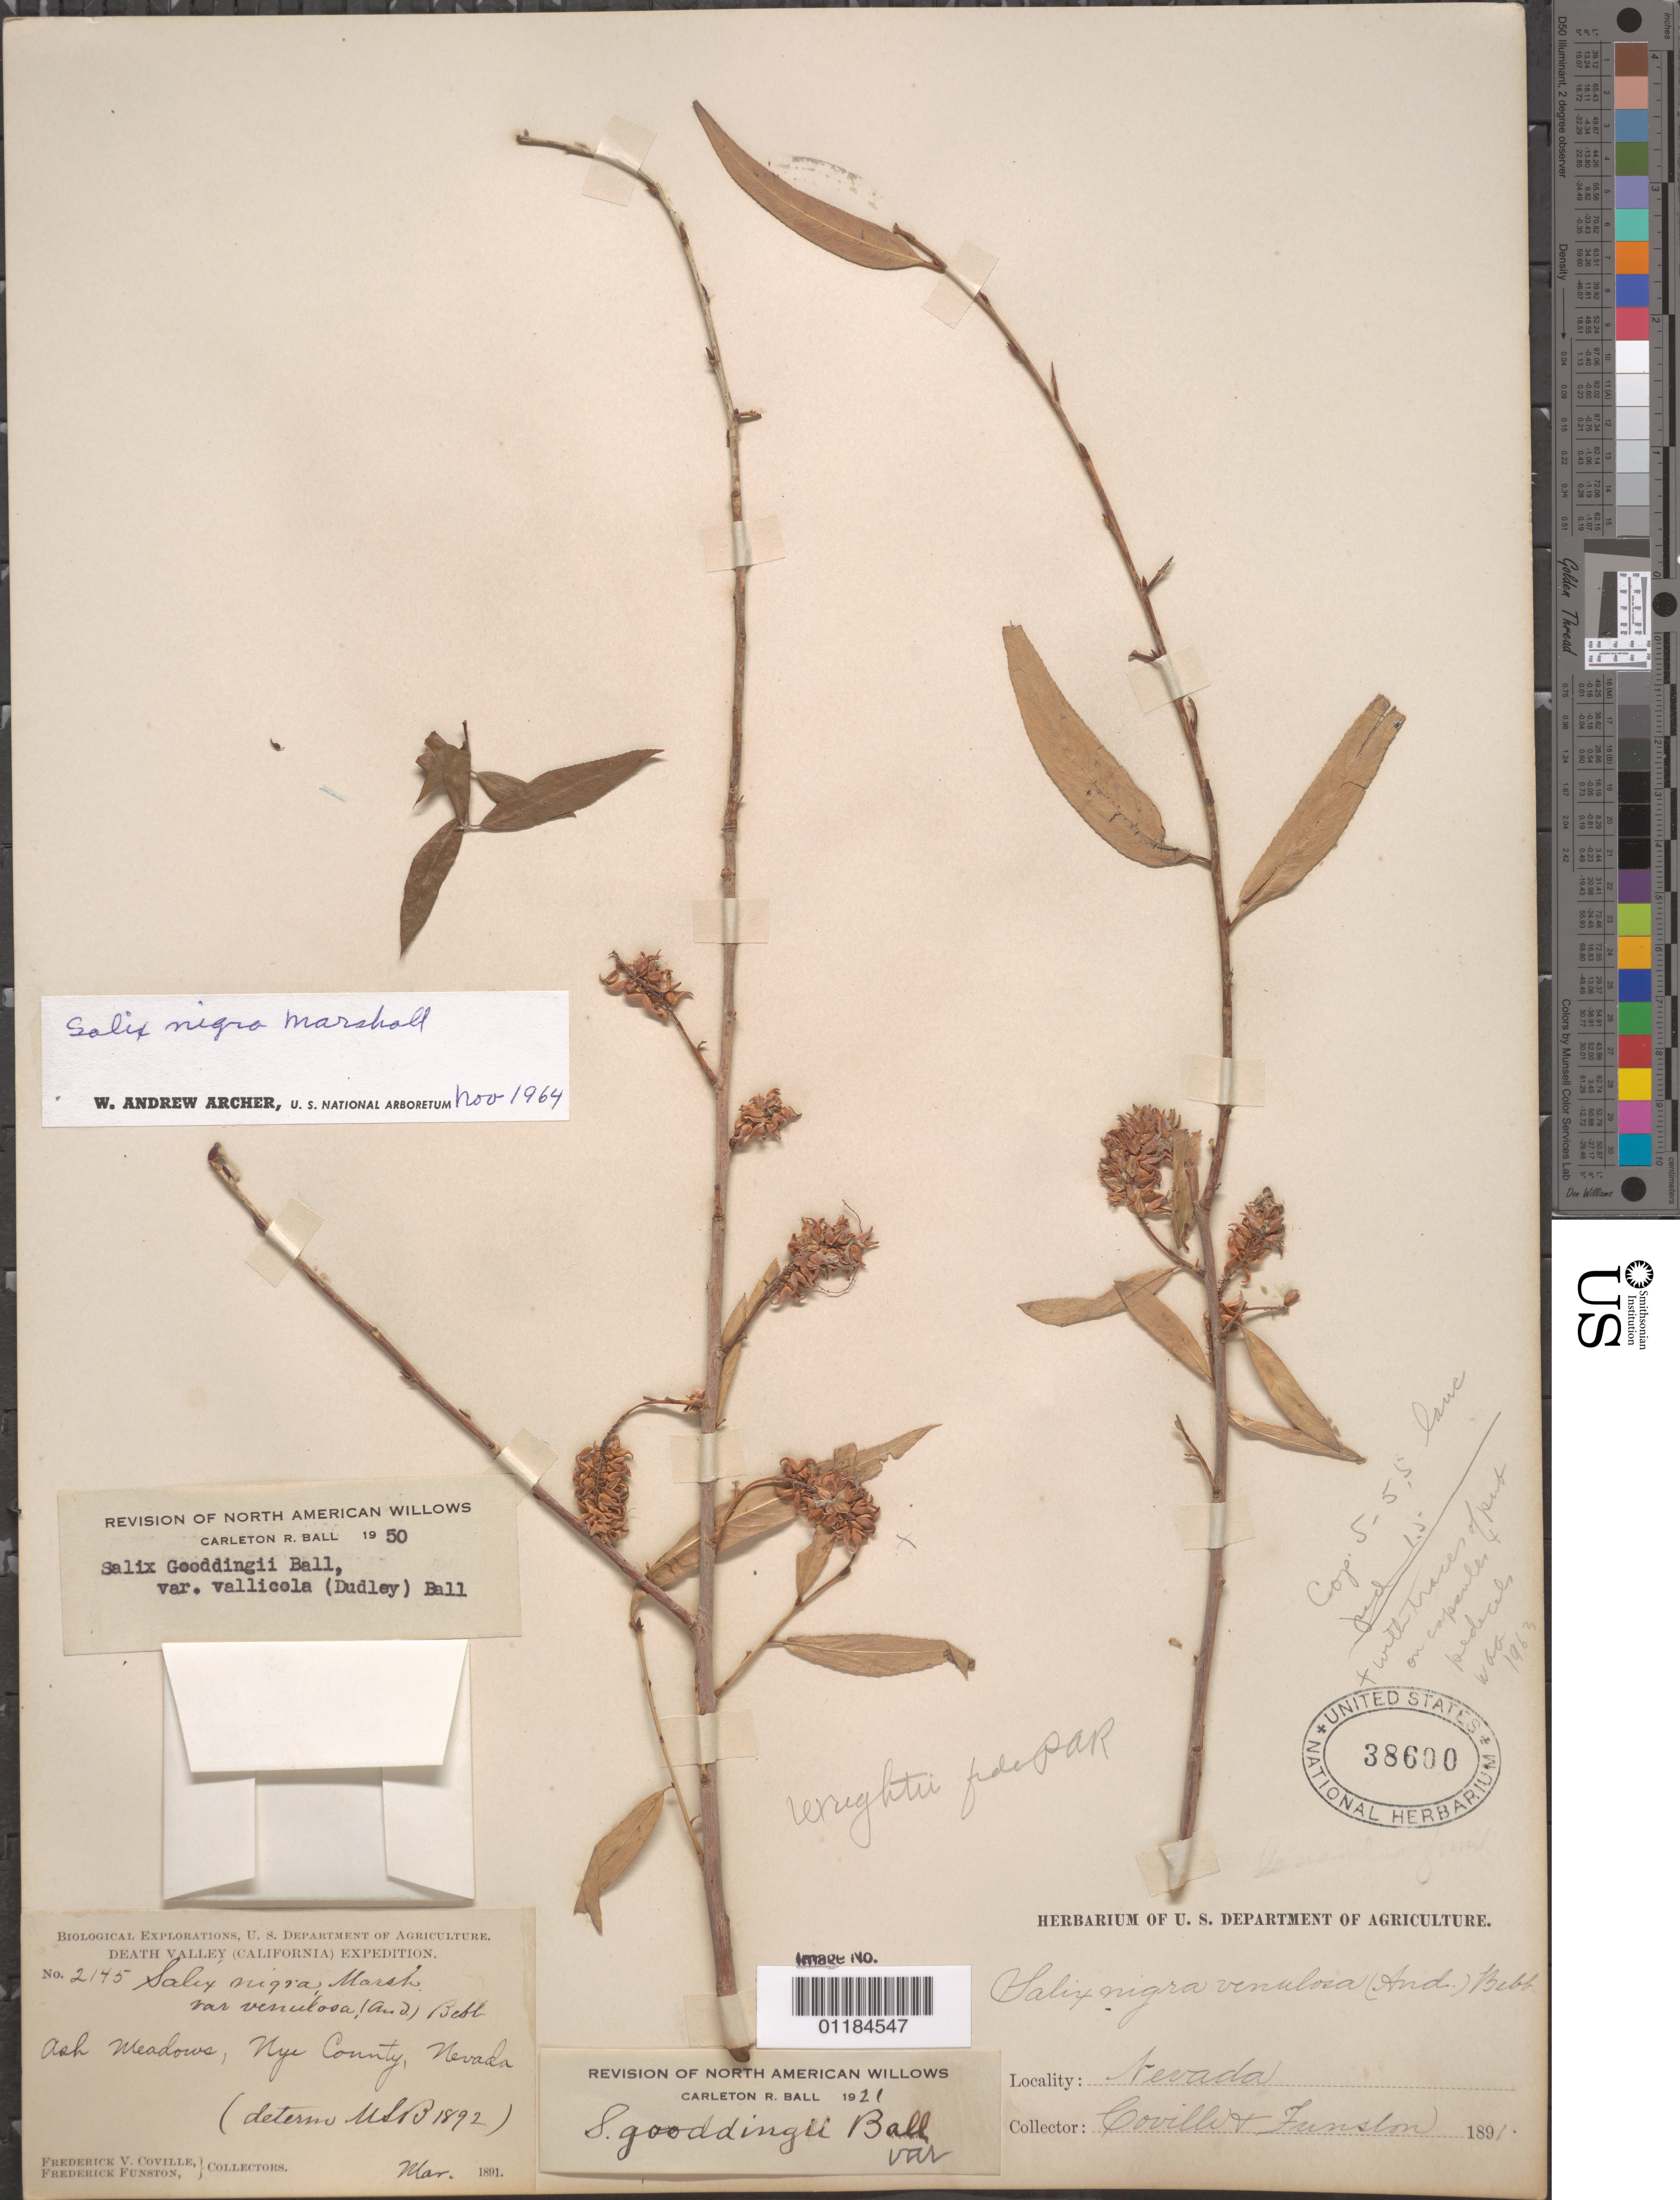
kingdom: Plantae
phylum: Tracheophyta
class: Magnoliopsida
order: Malpighiales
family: Salicaceae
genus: Salix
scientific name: Salix nigra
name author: Marshall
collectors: F. V. Coville & F. Funston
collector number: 2145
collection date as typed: Mar 1891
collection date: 1891-03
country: United States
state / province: Nevada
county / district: Nye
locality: Ash Meadows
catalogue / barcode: US 38600